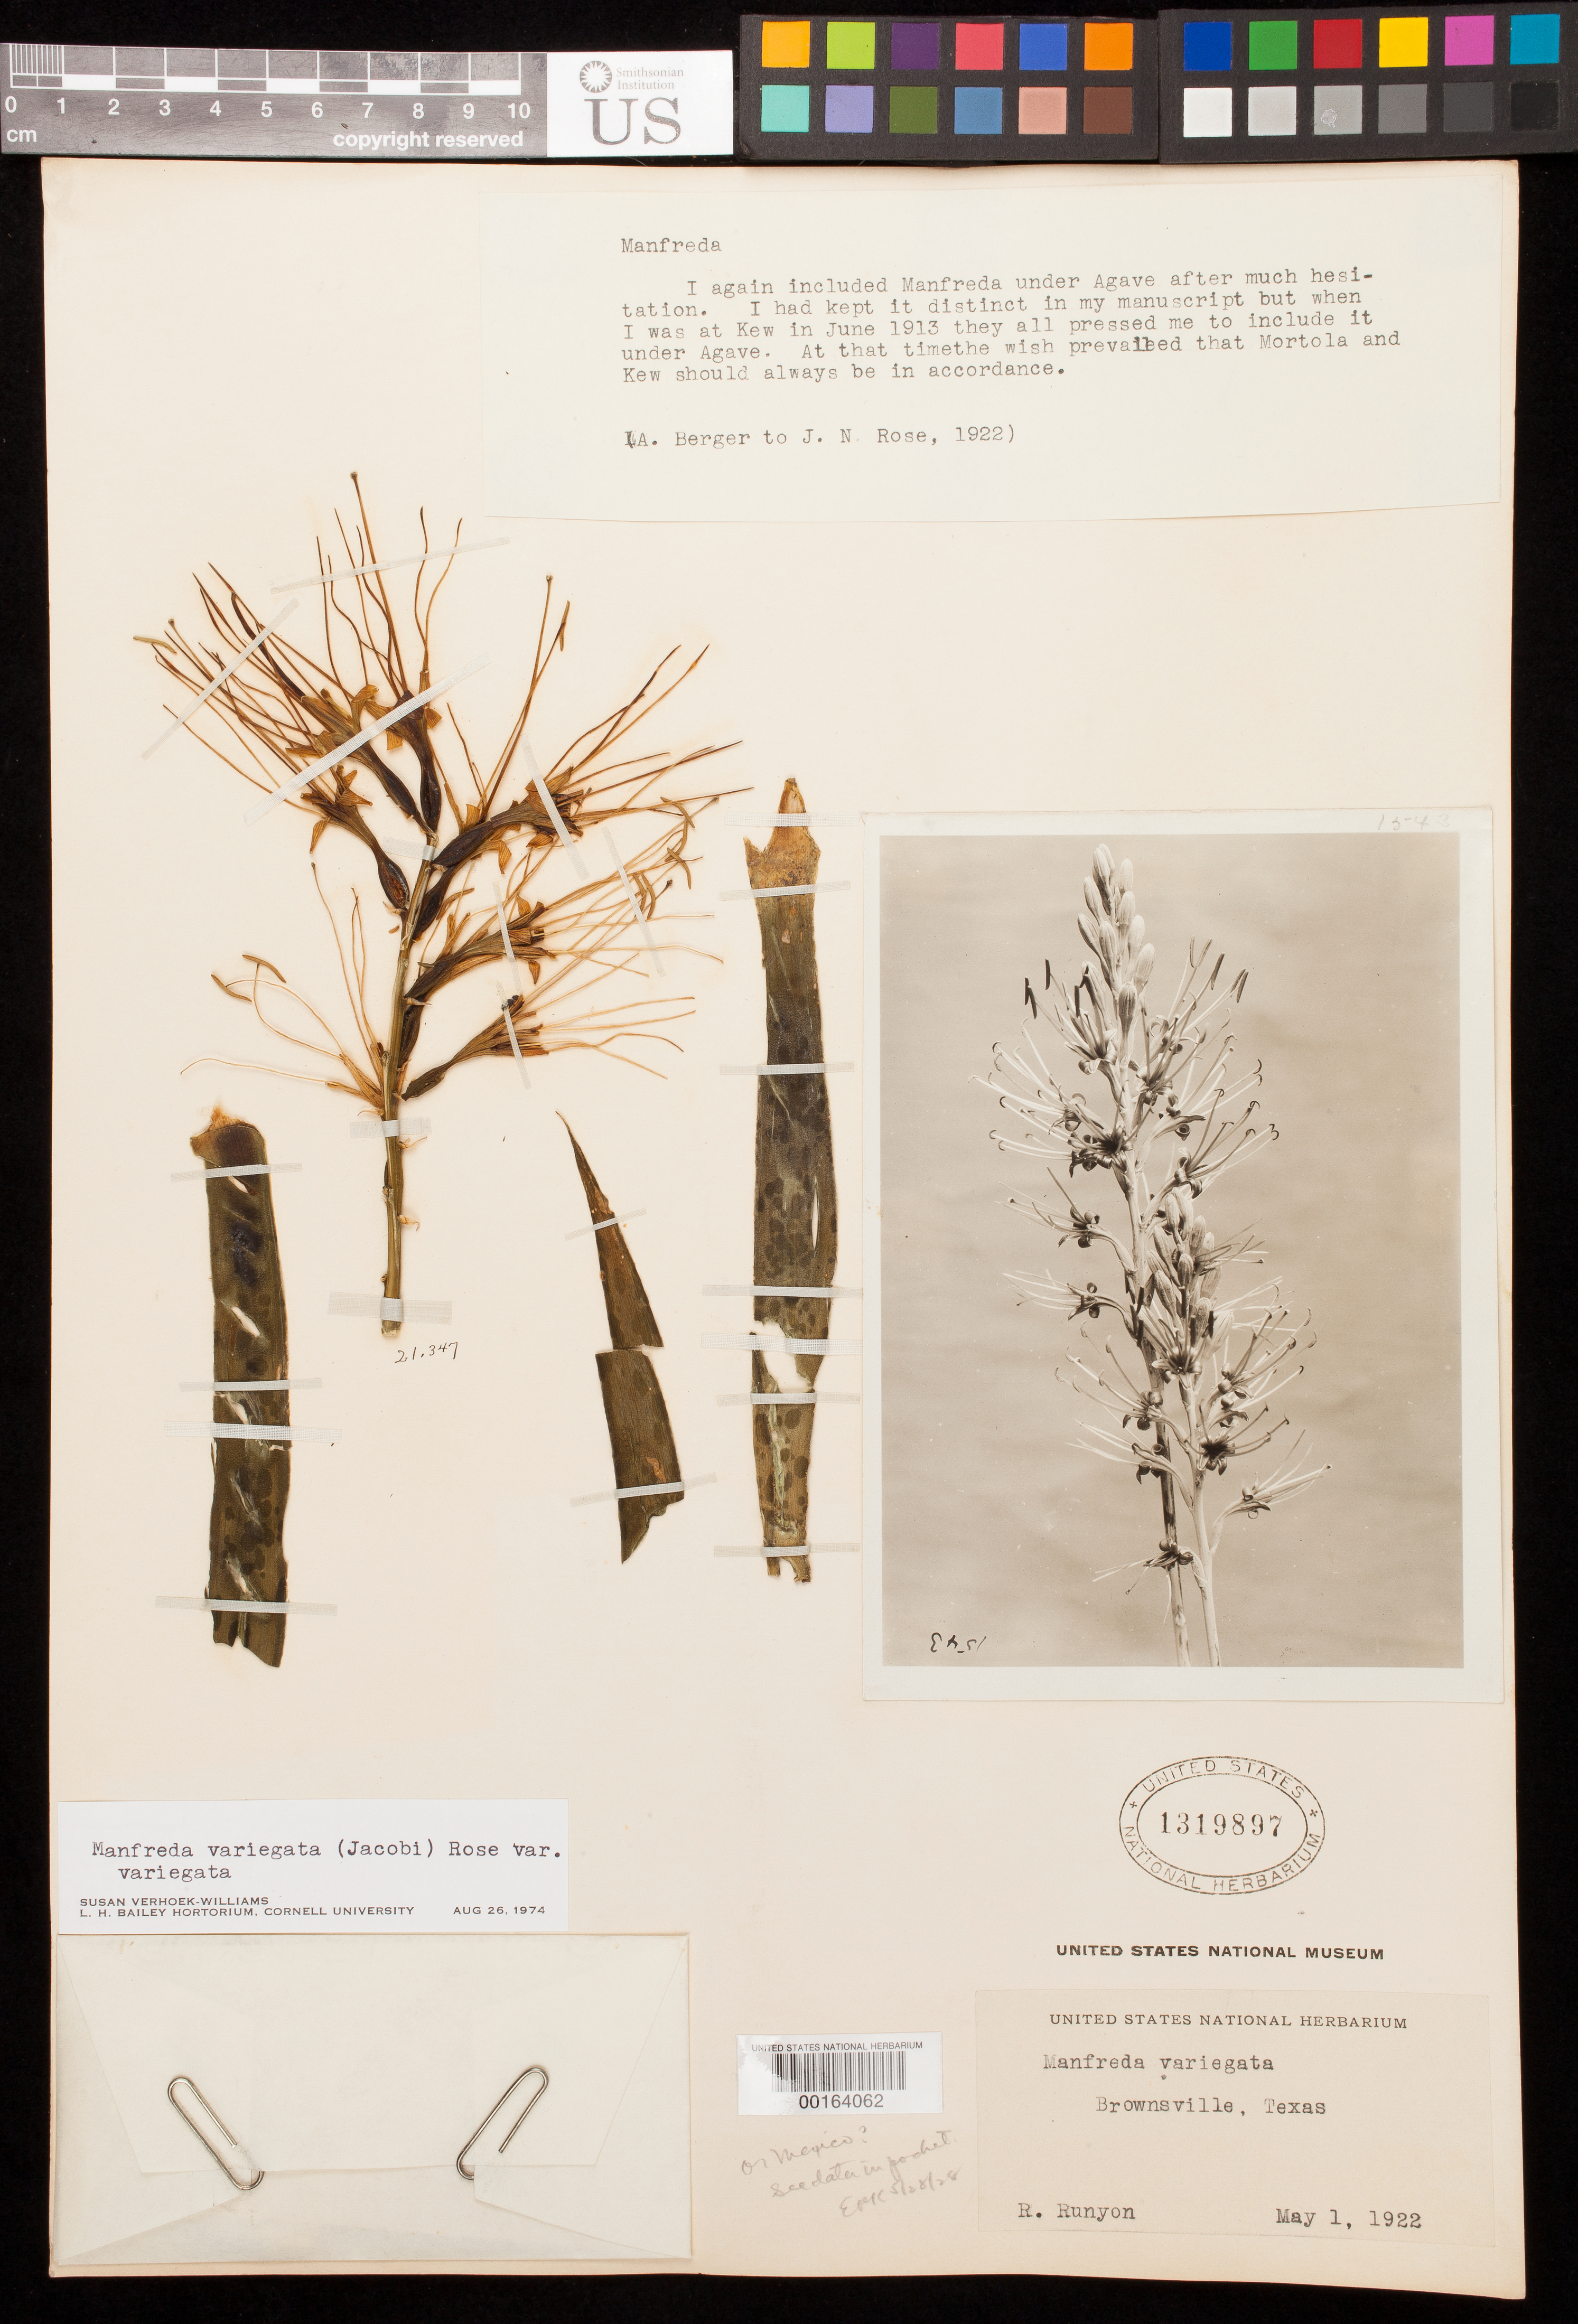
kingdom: Plantae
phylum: Tracheophyta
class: Liliopsida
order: Asparagales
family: Asparagaceae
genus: Manfreda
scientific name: Manfreda variegata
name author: (Jacobi) Rose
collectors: R. Runyon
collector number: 21.347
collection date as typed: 01 May 1922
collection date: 1922-05-01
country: United States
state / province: Texas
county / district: Cameron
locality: Brownsville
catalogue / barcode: US 1319897